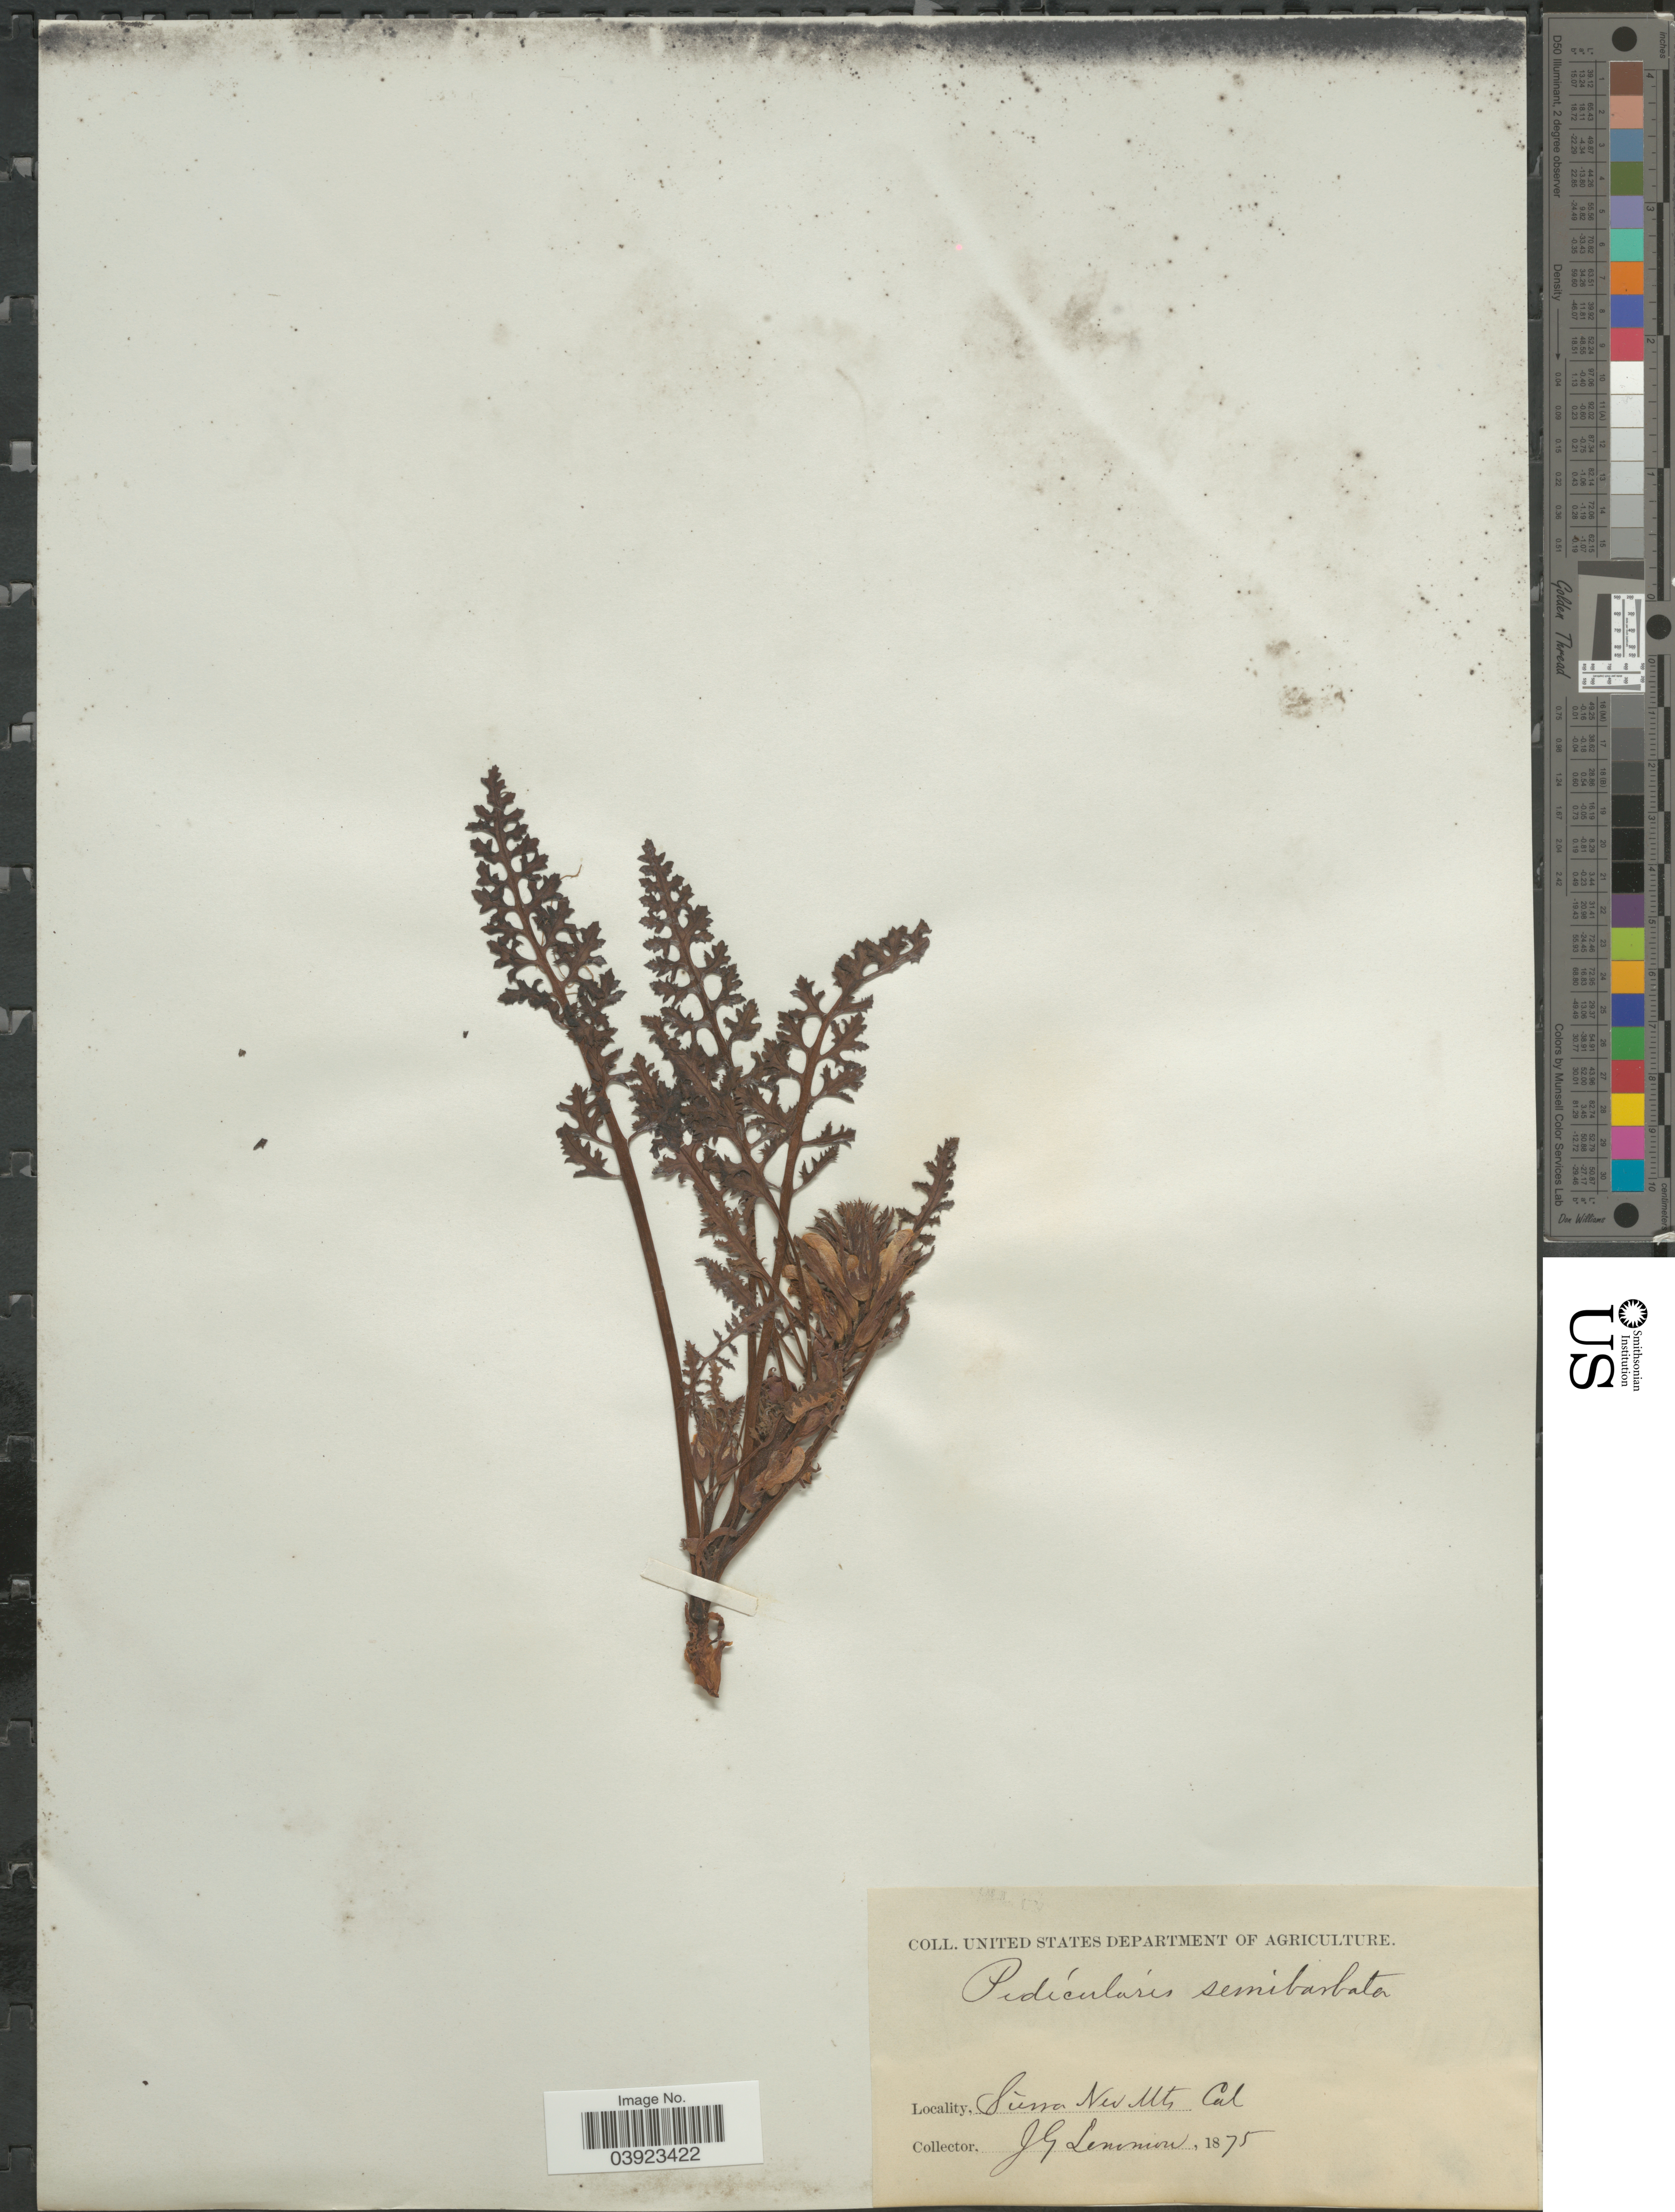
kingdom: Plantae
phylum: Tracheophyta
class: Magnoliopsida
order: Lamiales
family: Orobanchaceae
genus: Pedicularis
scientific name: Pedicularis semibarbata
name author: A. Gray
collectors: J. Lemmon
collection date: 1875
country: United States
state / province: California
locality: Sierra Nev Mts.